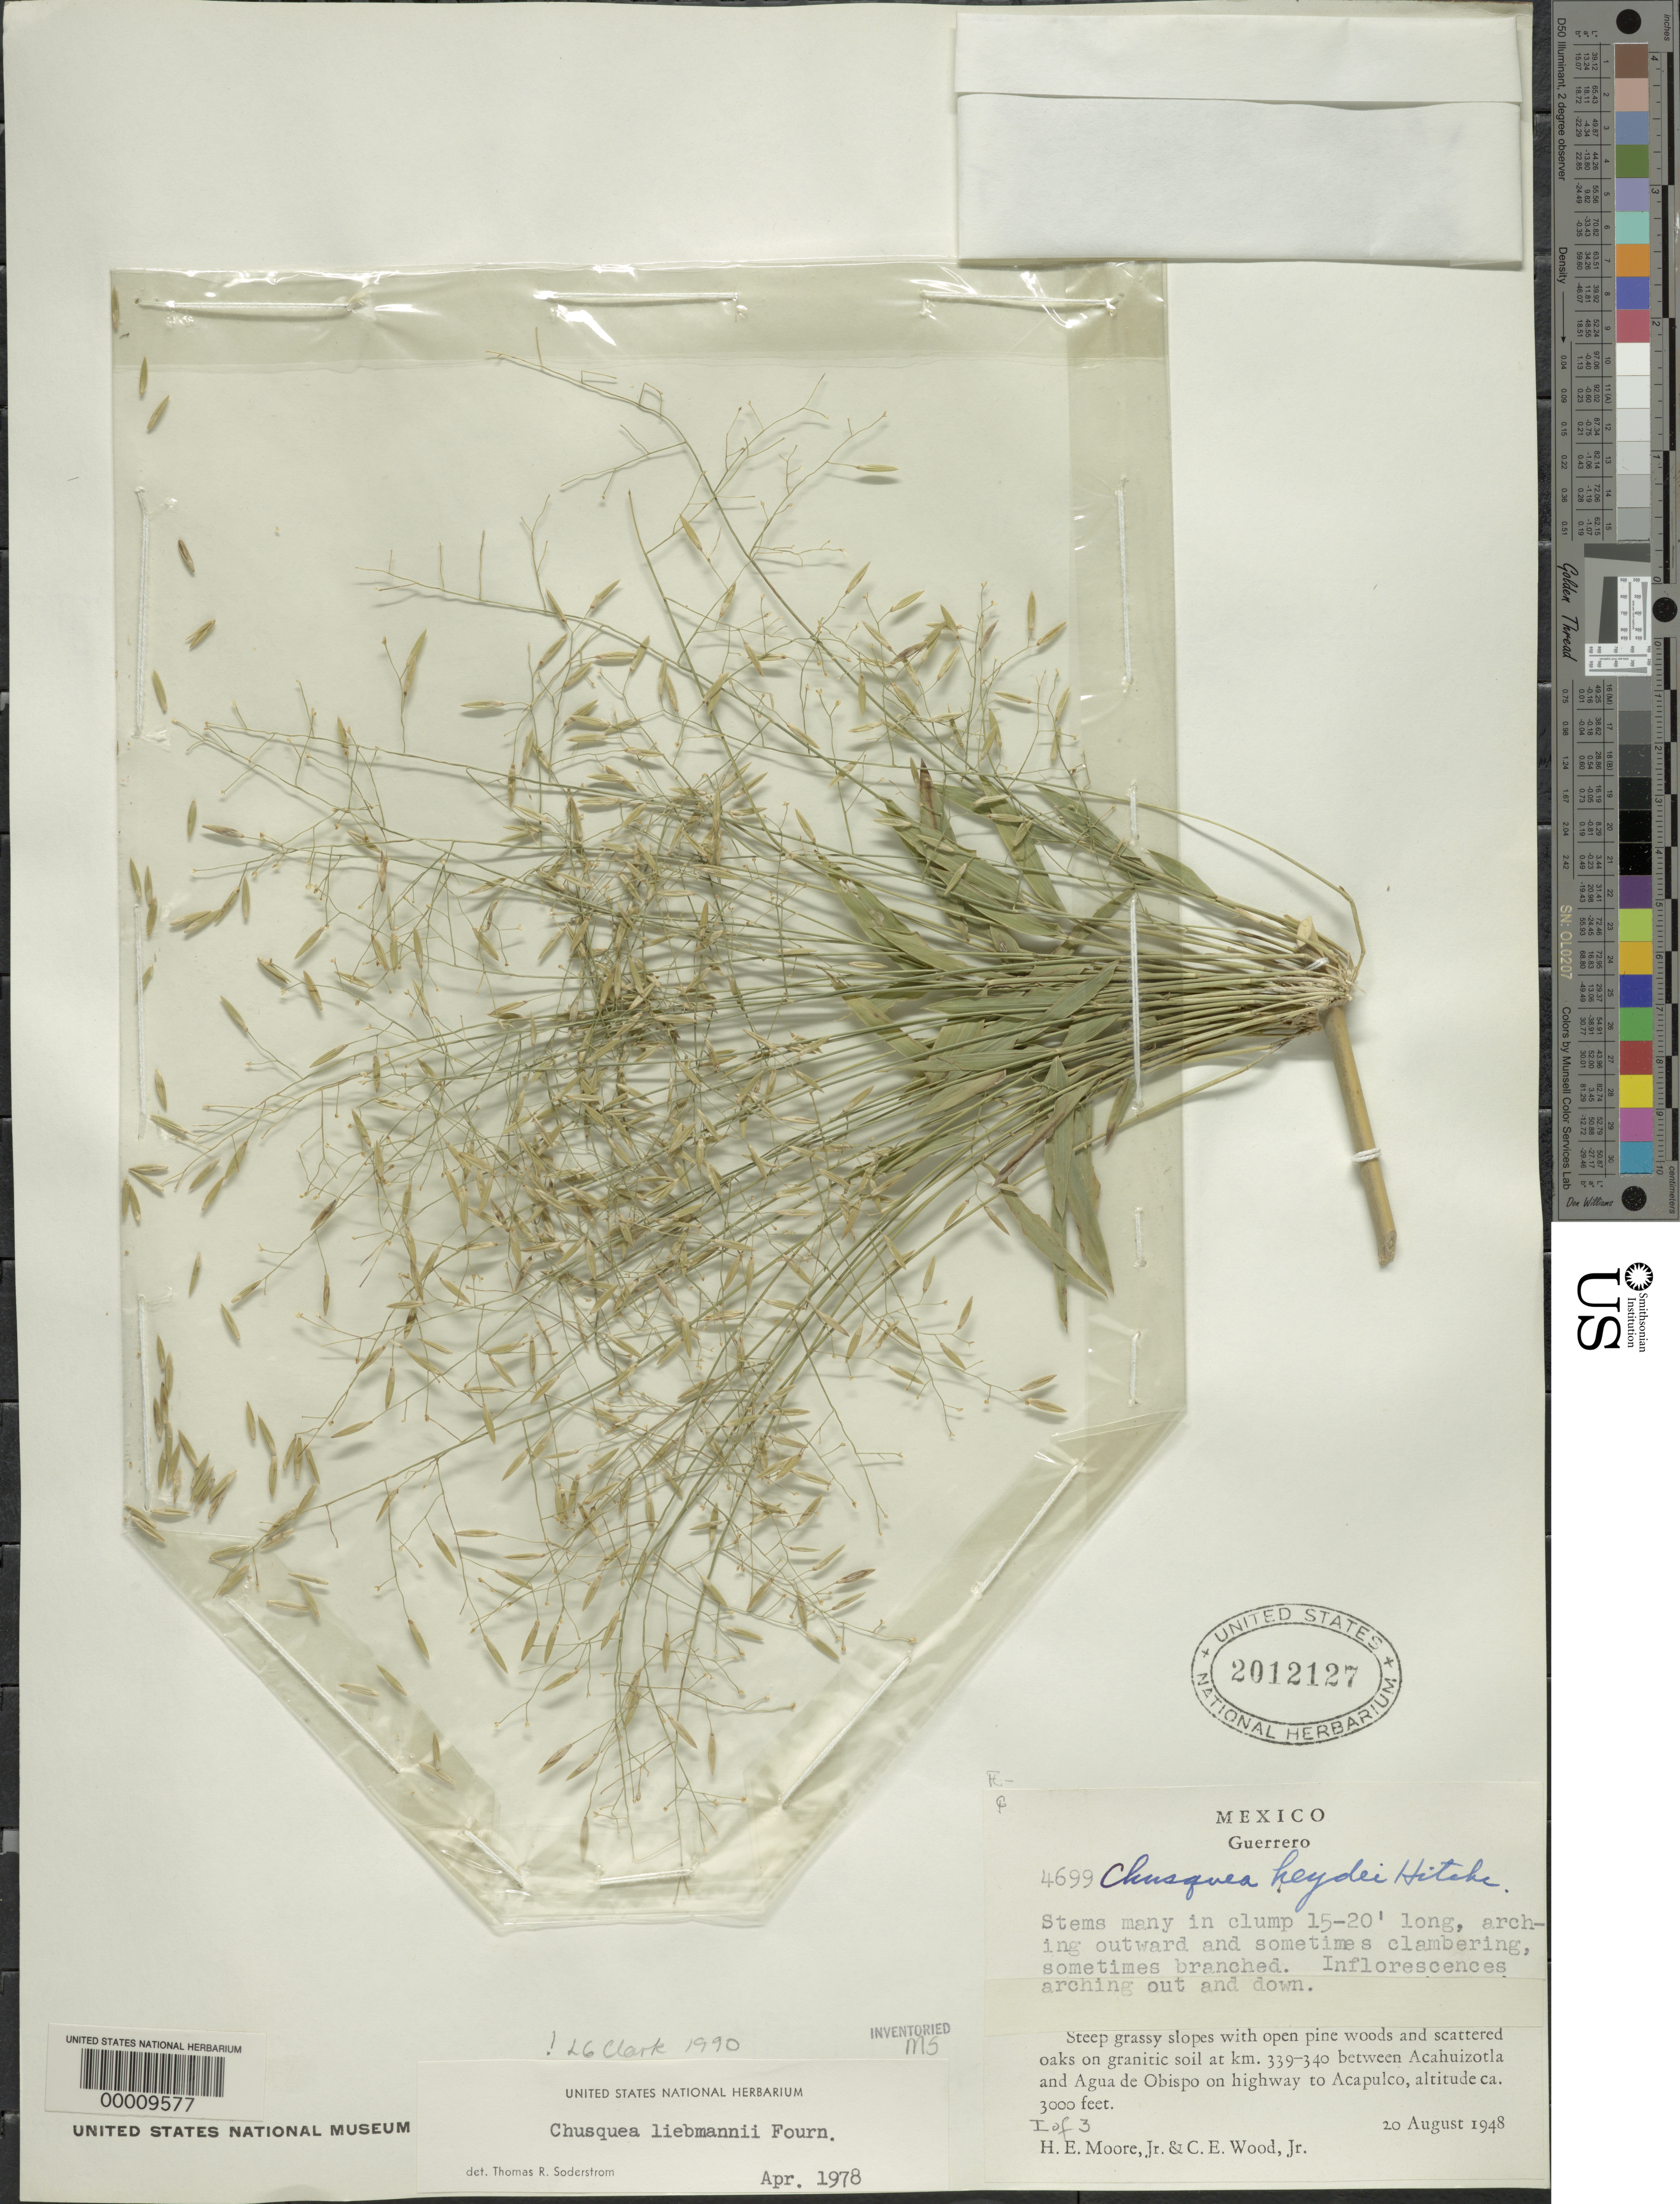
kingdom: Plantae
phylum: Tracheophyta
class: Liliopsida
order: Poales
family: Poaceae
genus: Chusquea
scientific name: Chusquea liebmannii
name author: E. Fourn.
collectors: H. E. Moore & C. E. Wood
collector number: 4699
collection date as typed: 20 Aug 1948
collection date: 1948-08-20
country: Mexico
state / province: Guerrero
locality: Acahulzotla, Agua de Obispo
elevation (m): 914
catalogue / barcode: US 2012127